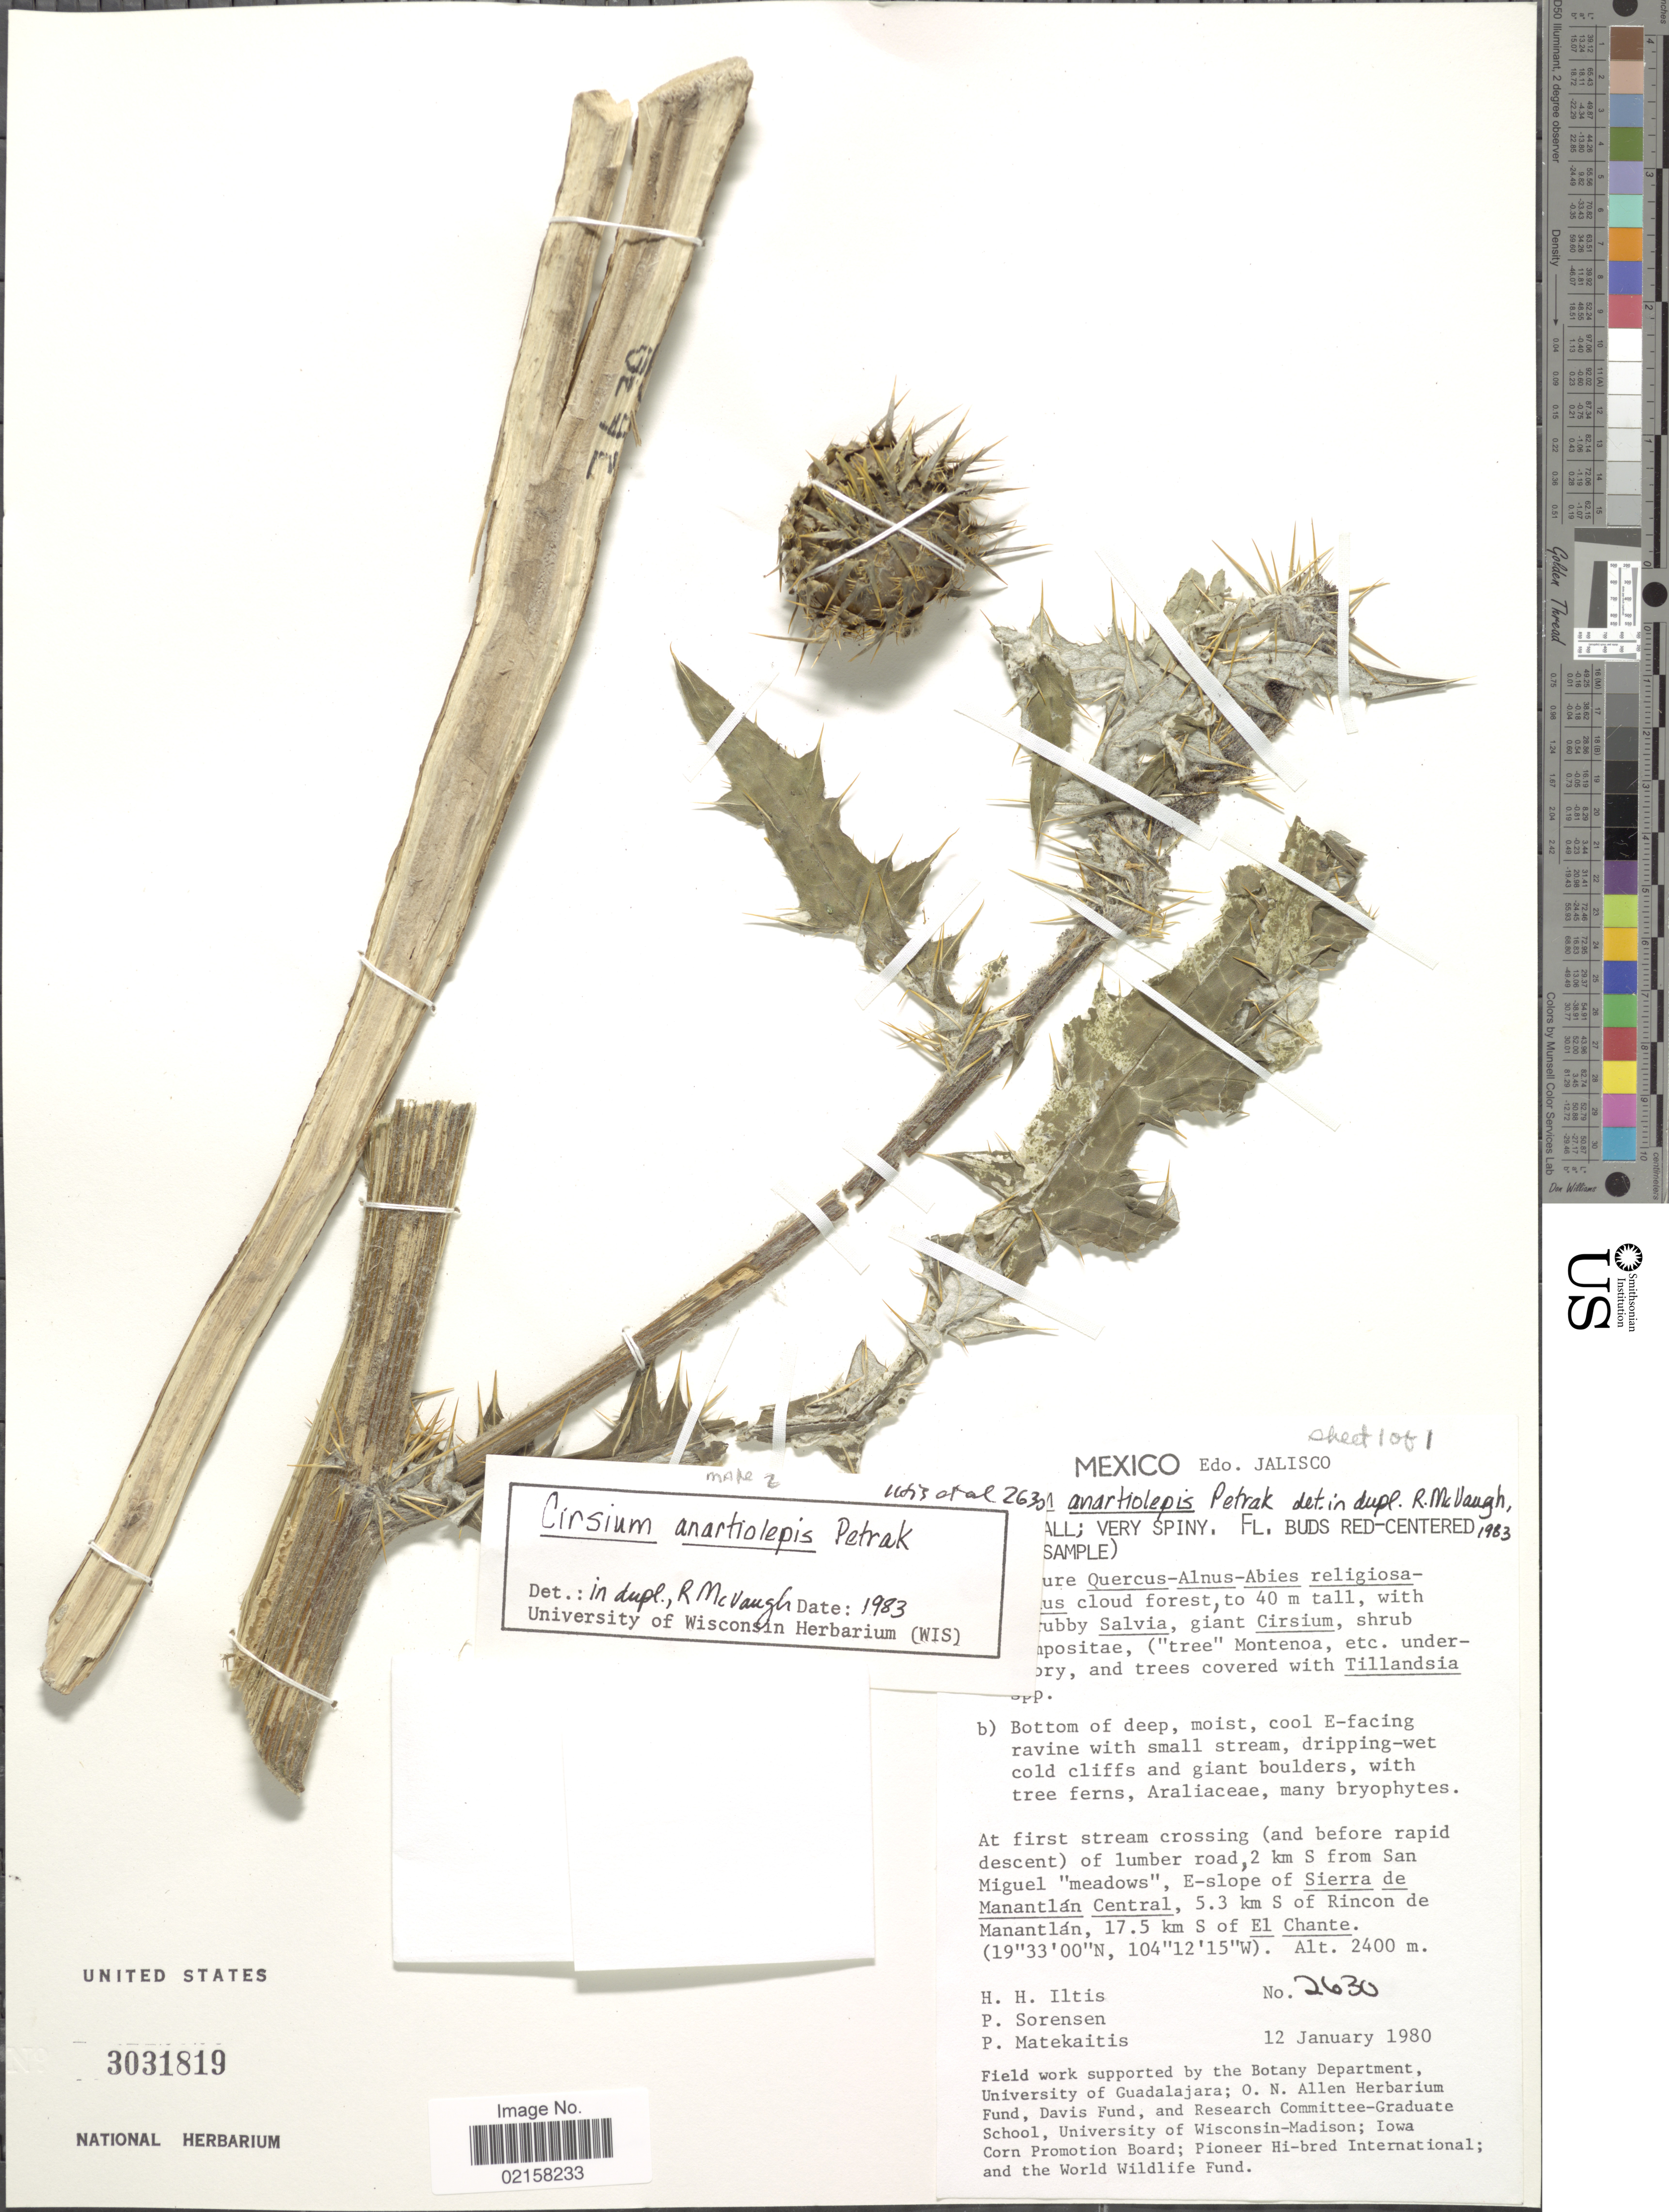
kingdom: Plantae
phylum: Tracheophyta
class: Magnoliopsida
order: Asterales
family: Asteraceae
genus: Cirsium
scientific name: Cirsium anartiolepis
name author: Petr.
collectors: H. H. Iltis, P. Sorensen & P. Matekaitis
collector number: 2630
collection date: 1980-01-12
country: Mexico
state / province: Jalisco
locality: Bottom of deep, moist , cool E-facing ravine with small stream, at first stream crossing (and before rapid descent) of lumber road, 2 km S from San Miguel "meadows", E-slope of Sierra de Manantlan Central, 5.3 km S of Rincon de Manantlan, 17.5 km S of El Chante.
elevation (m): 2400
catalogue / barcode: US 3031819